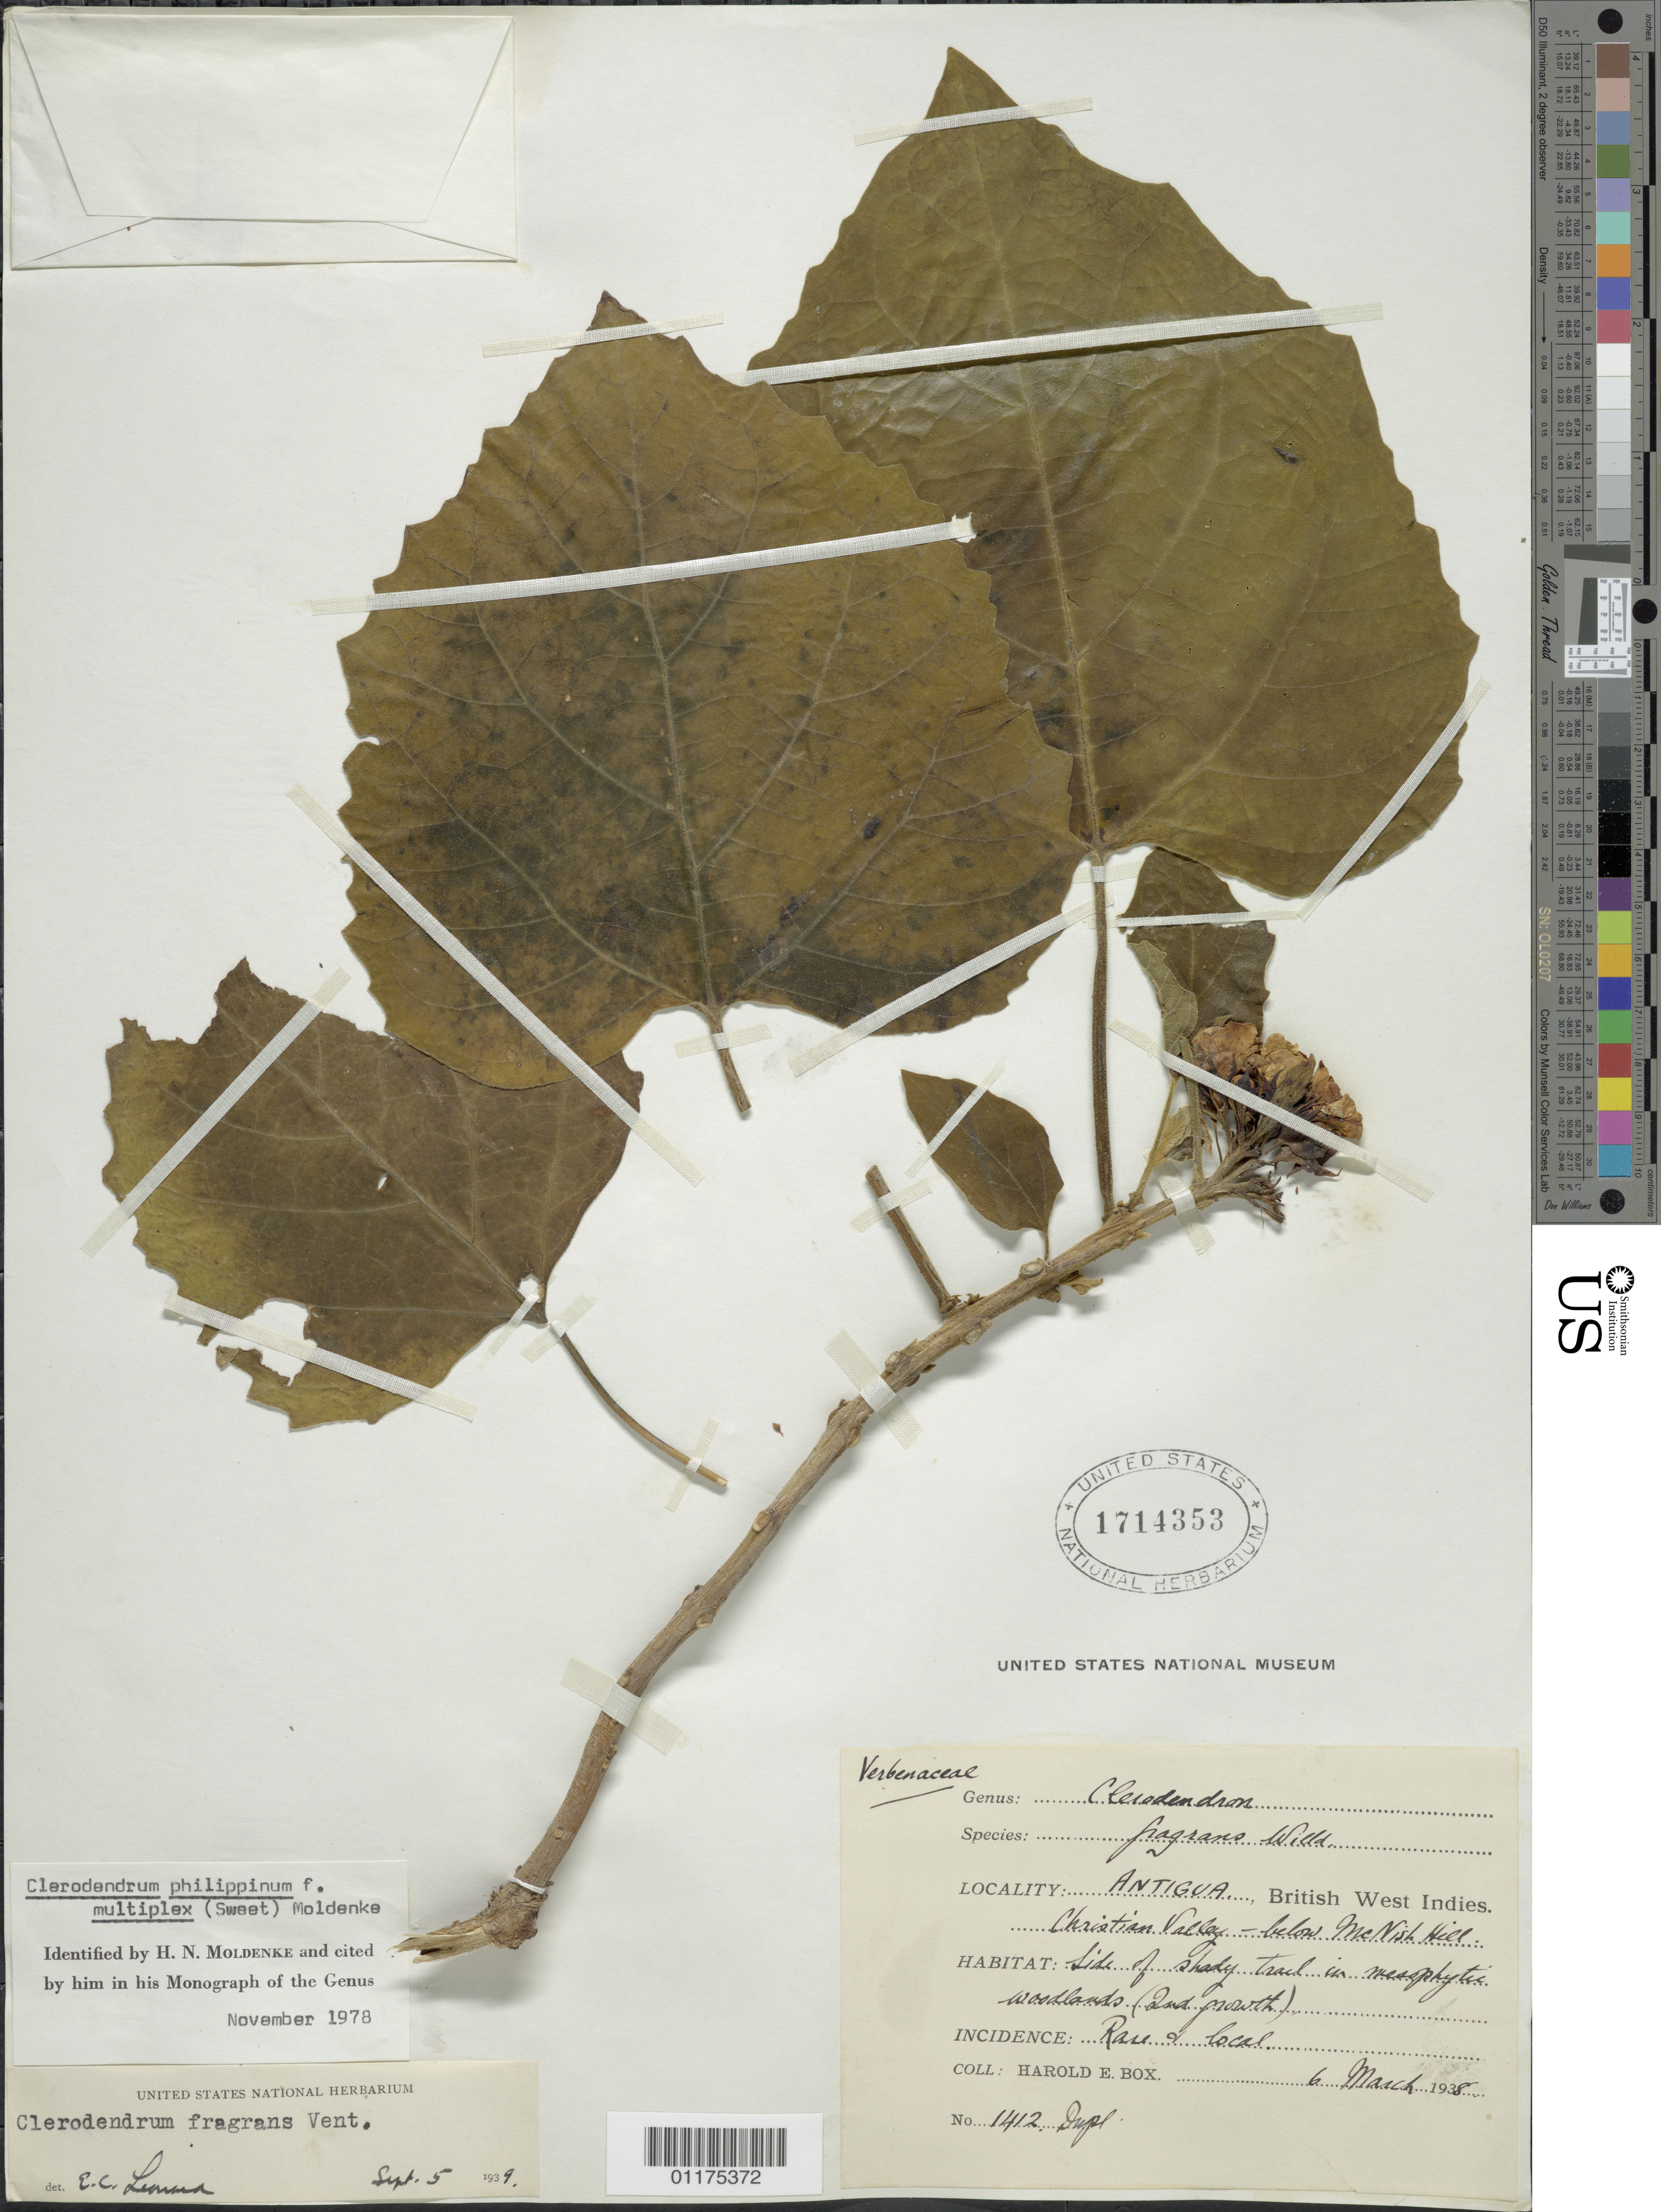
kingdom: Plantae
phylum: Tracheophyta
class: Magnoliopsida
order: Lamiales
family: Lamiaceae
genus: Clerodendrum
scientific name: Clerodendrum philippinum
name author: Schauer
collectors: H. E. Box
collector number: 1412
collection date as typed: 06 Mar 1938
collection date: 1938-03-06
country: Antigua and Barbuda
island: Leeward Is.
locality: Christian Valley - below McNish Hill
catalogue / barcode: US 1714353